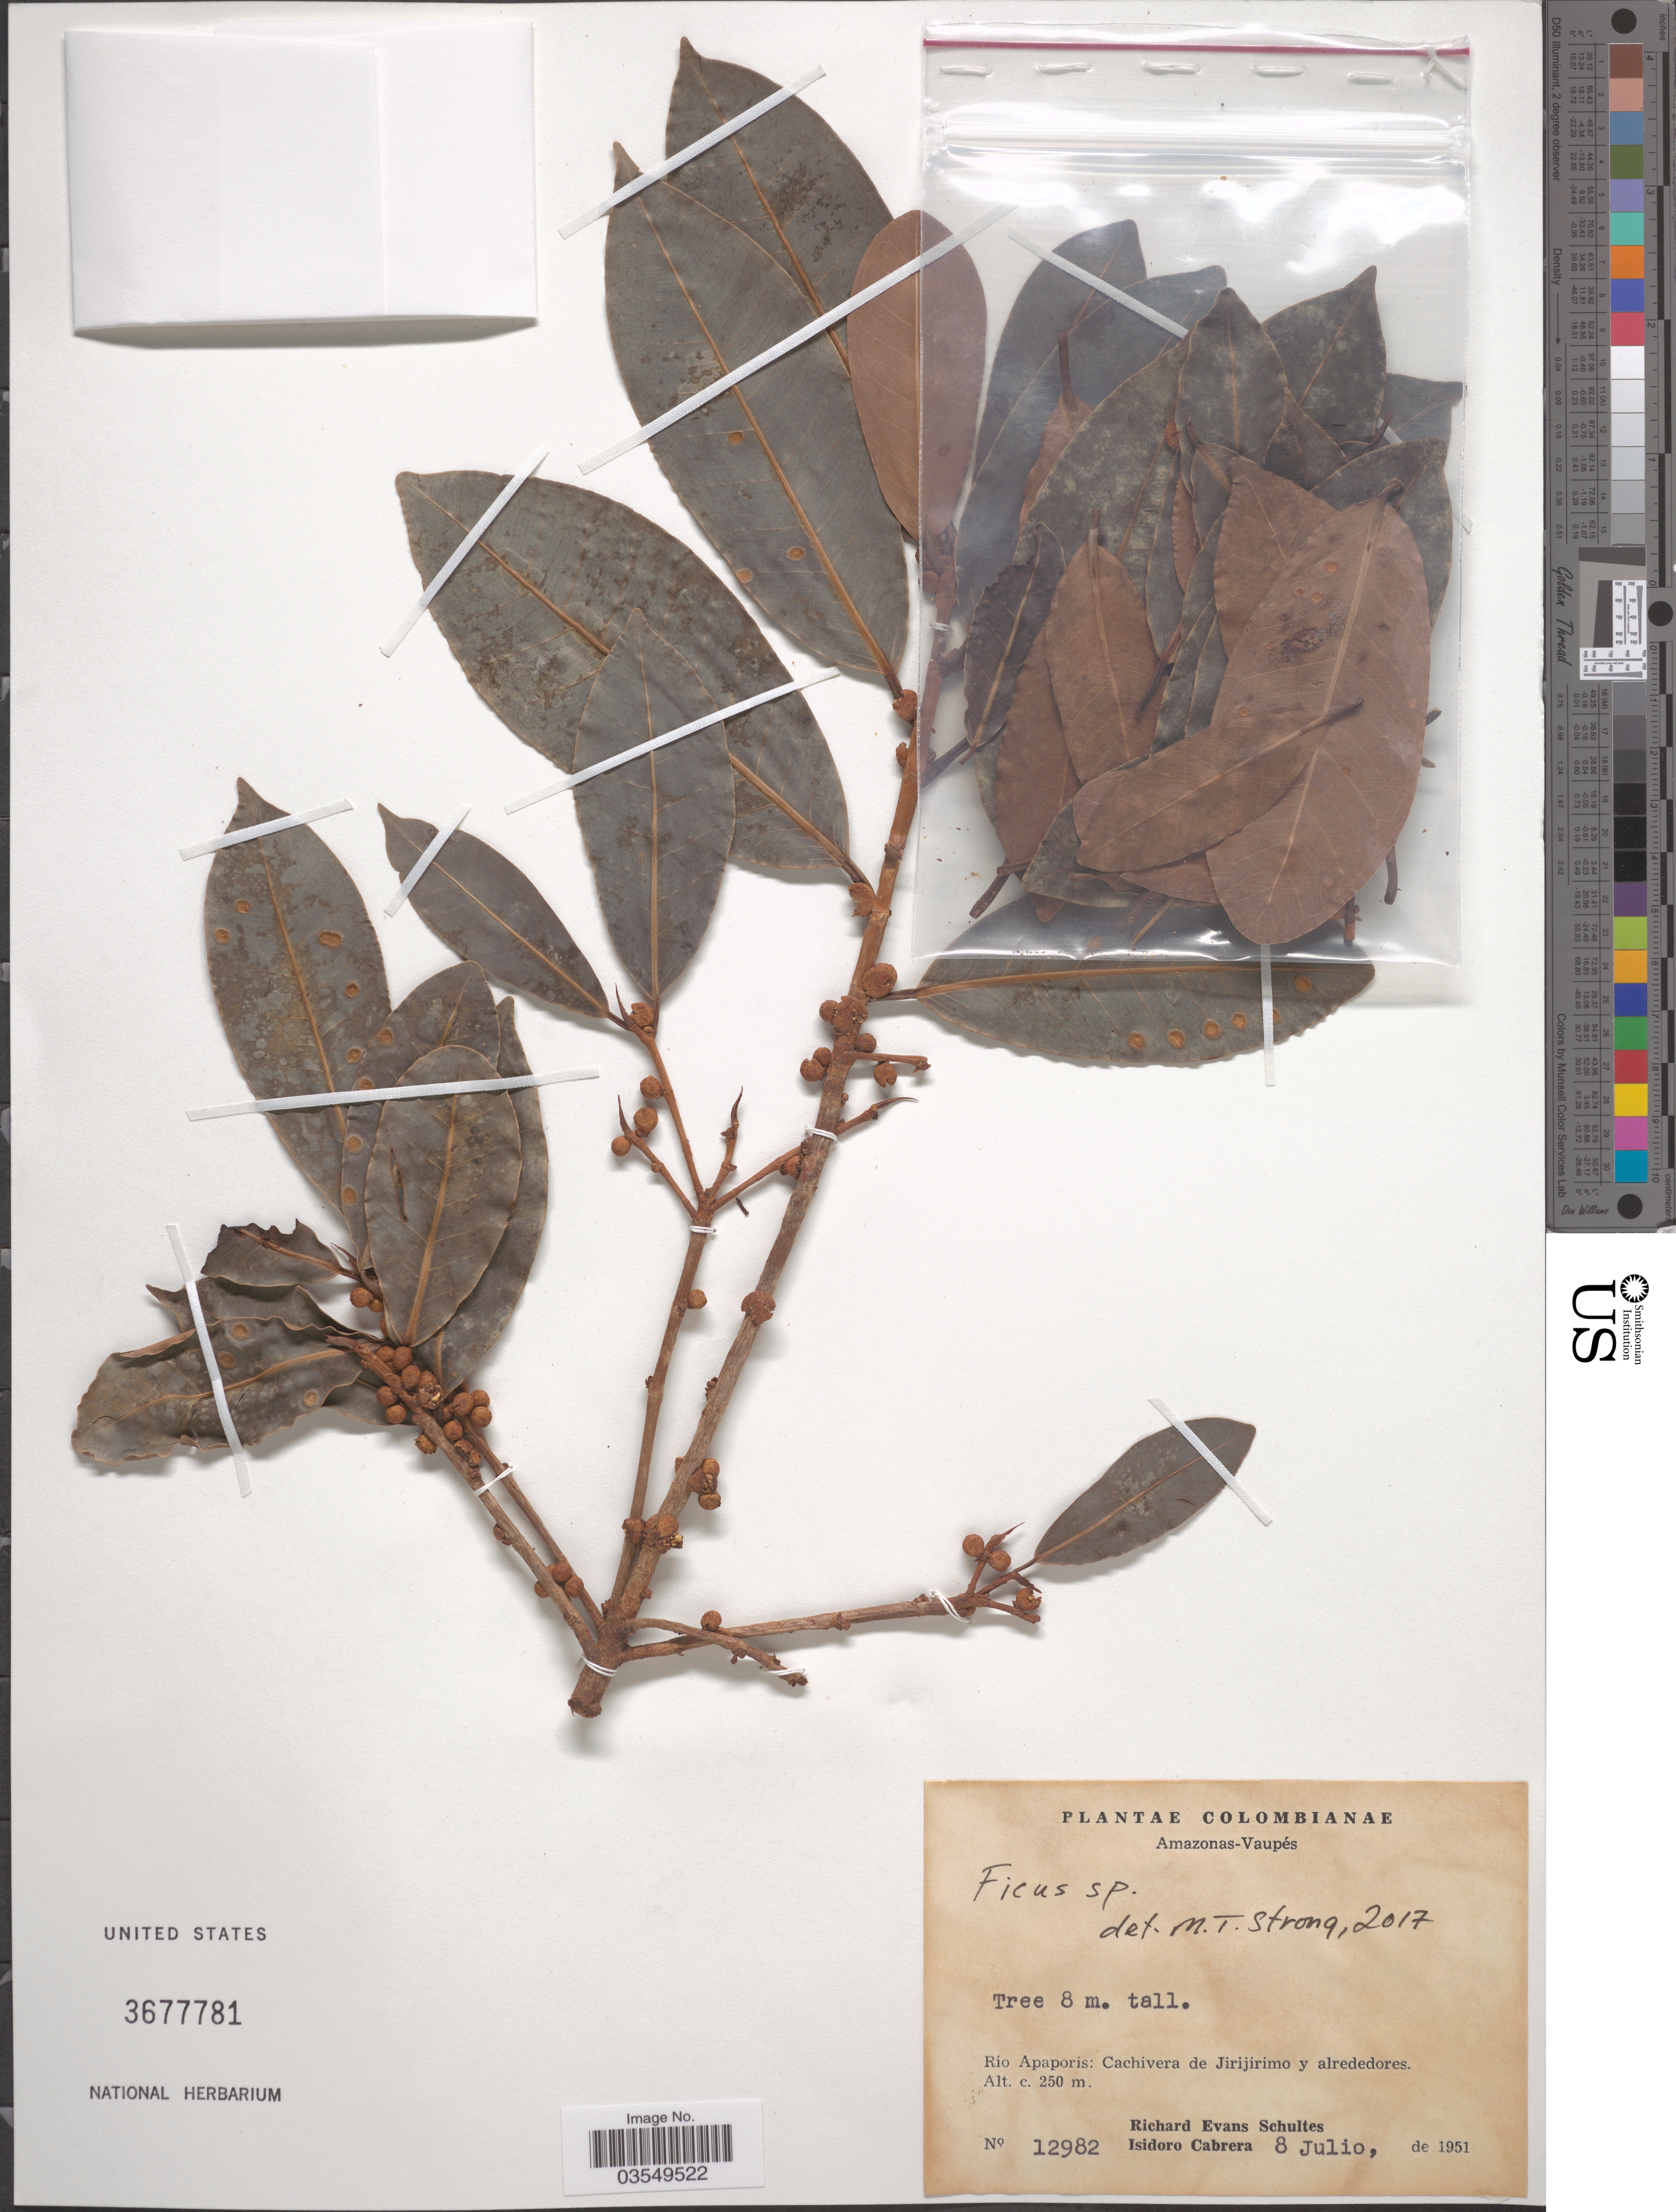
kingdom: Plantae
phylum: Tracheophyta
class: Magnoliopsida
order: Rosales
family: Moraceae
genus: Ficus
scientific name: Ficus coerulescens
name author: (Rusby) Rossberg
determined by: Mitidieri, Nicole, (WIS), University of Wisconsin - Madison (UNITED STATES)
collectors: R. E. Schultes & I. Cabrera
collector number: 12982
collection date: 1951-07-08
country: Colombia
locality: Amazonas-Vaupés. Río Apaporis: Cachivera de Jirijirimo y alrededores.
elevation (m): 250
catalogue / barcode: US 3677781